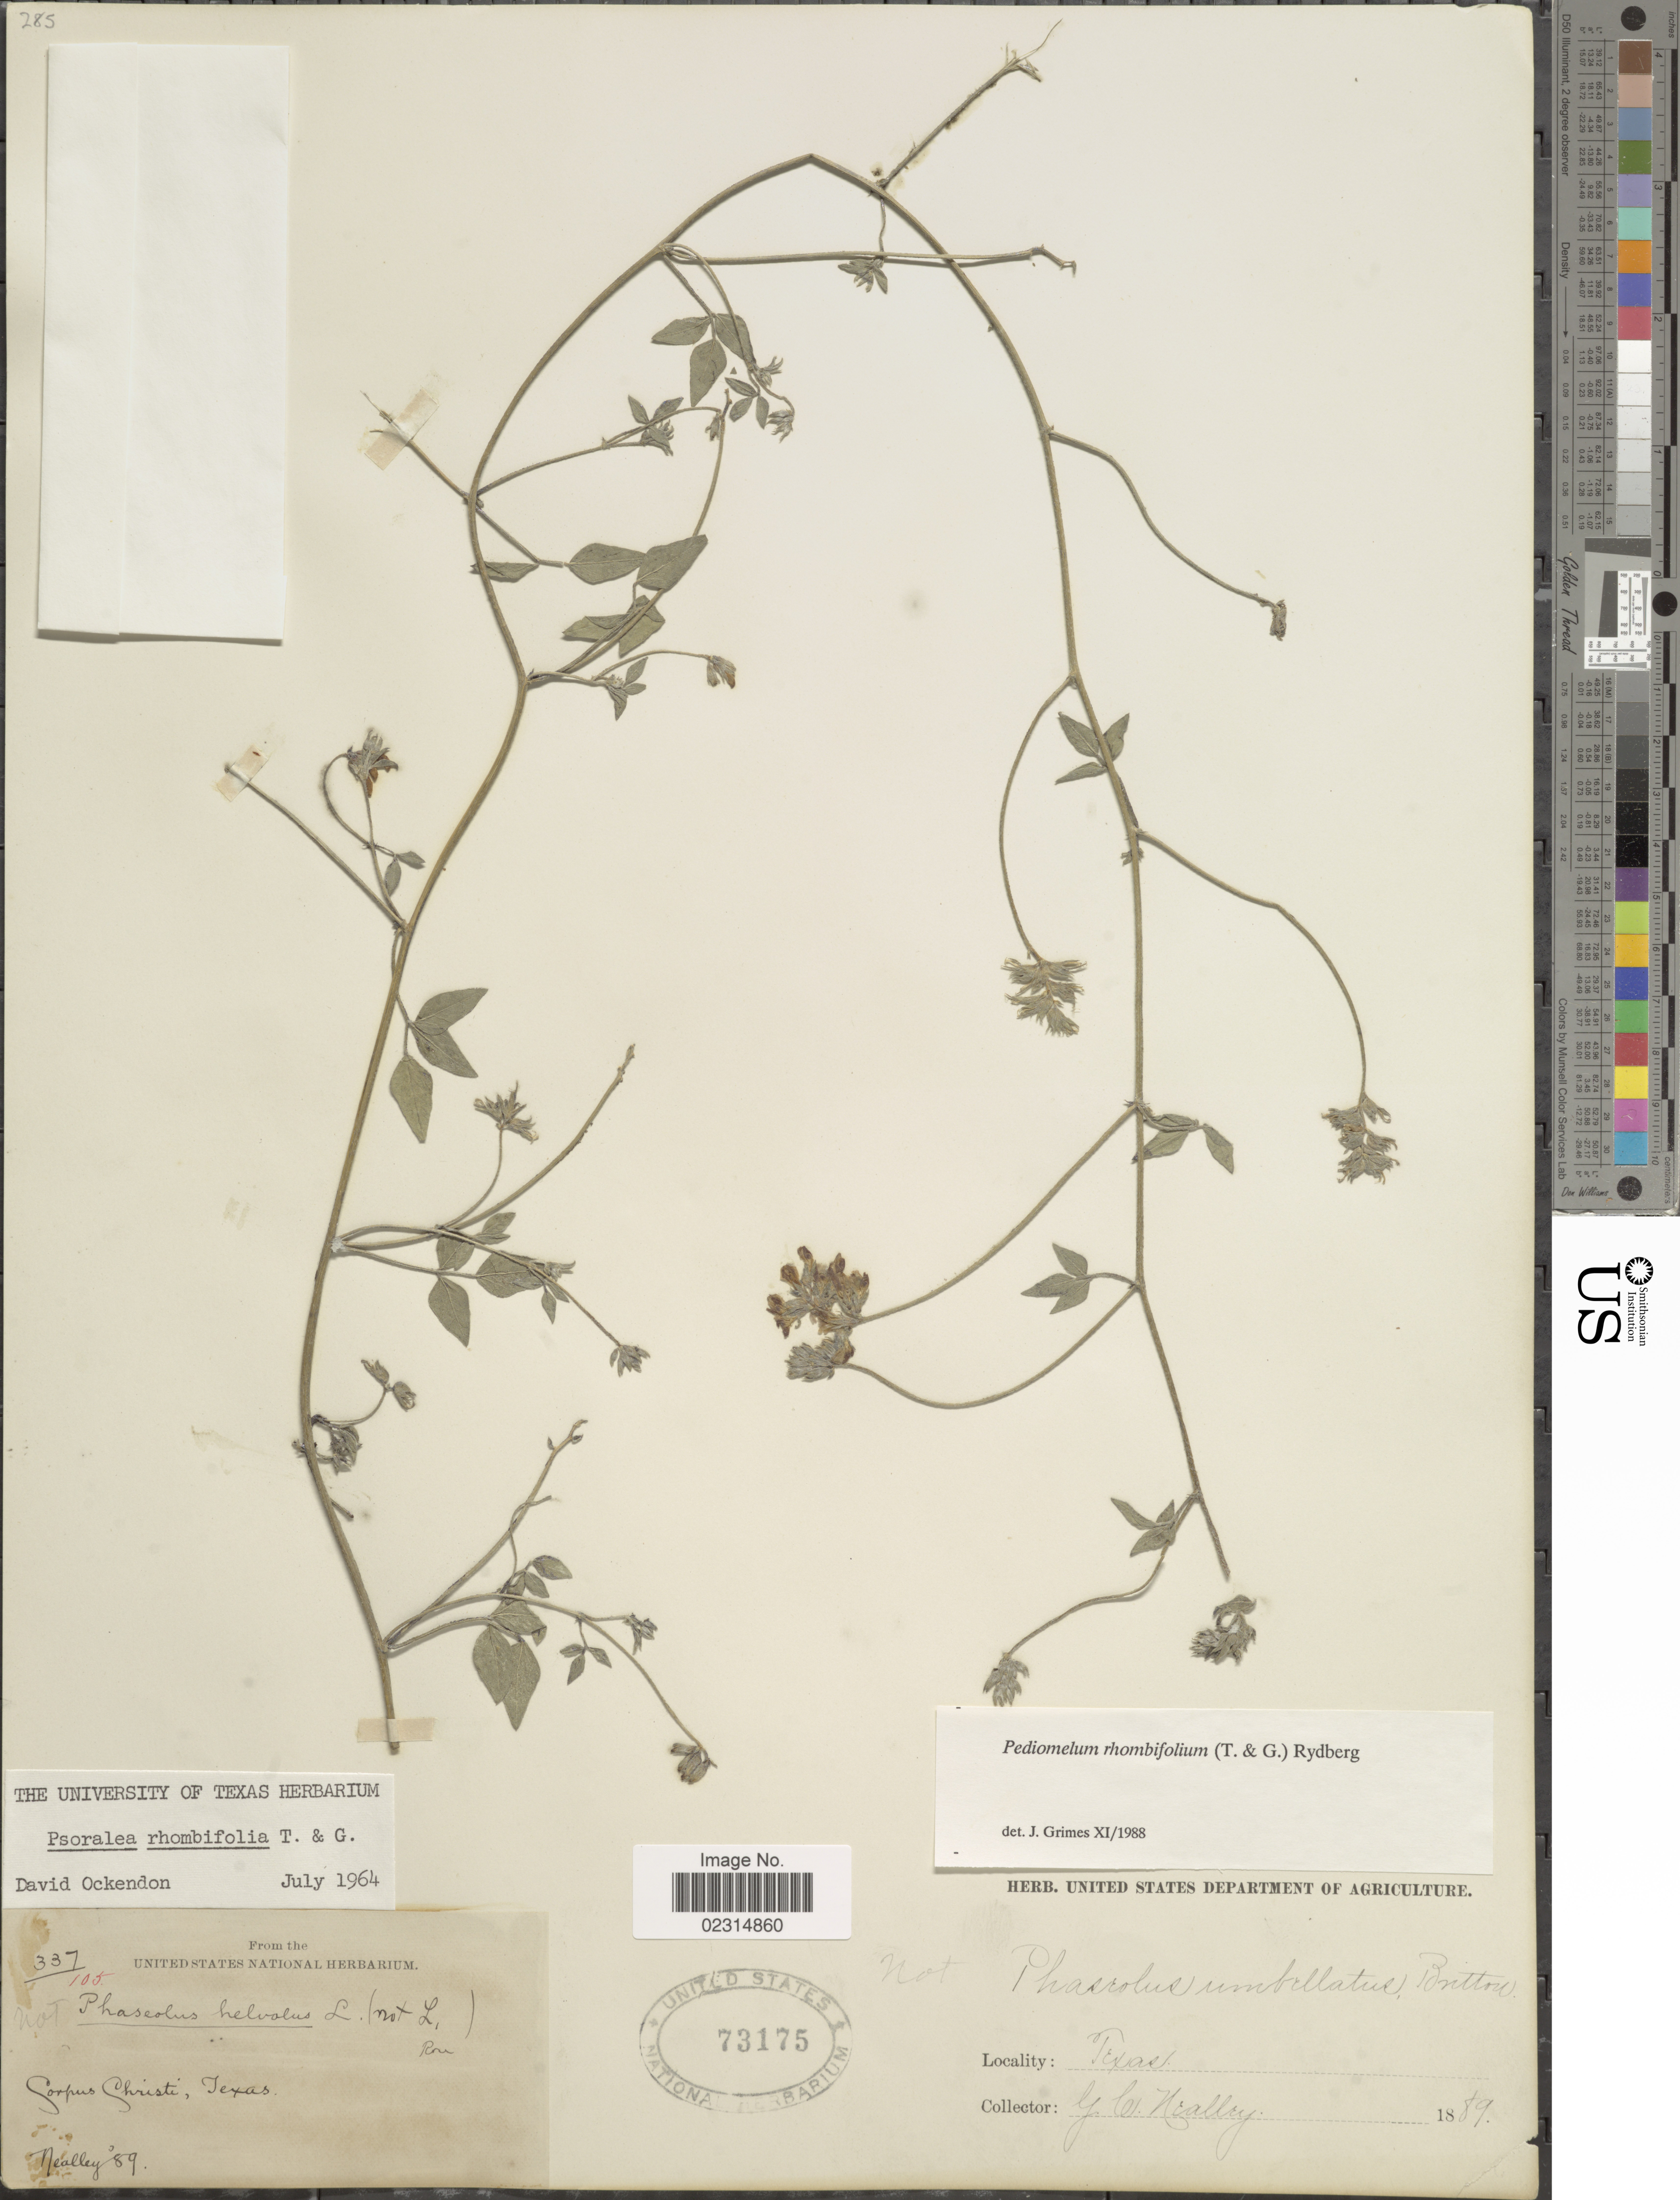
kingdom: Plantae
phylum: Tracheophyta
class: Magnoliopsida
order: Fabales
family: Fabaceae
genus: Pediomelum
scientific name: Pediomelum rhombifolium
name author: (Torr. & A. Gray) Rydb.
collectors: G. C. Nealley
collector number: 337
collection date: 1889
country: United States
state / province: Texas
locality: Corpus Christi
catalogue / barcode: US 73175